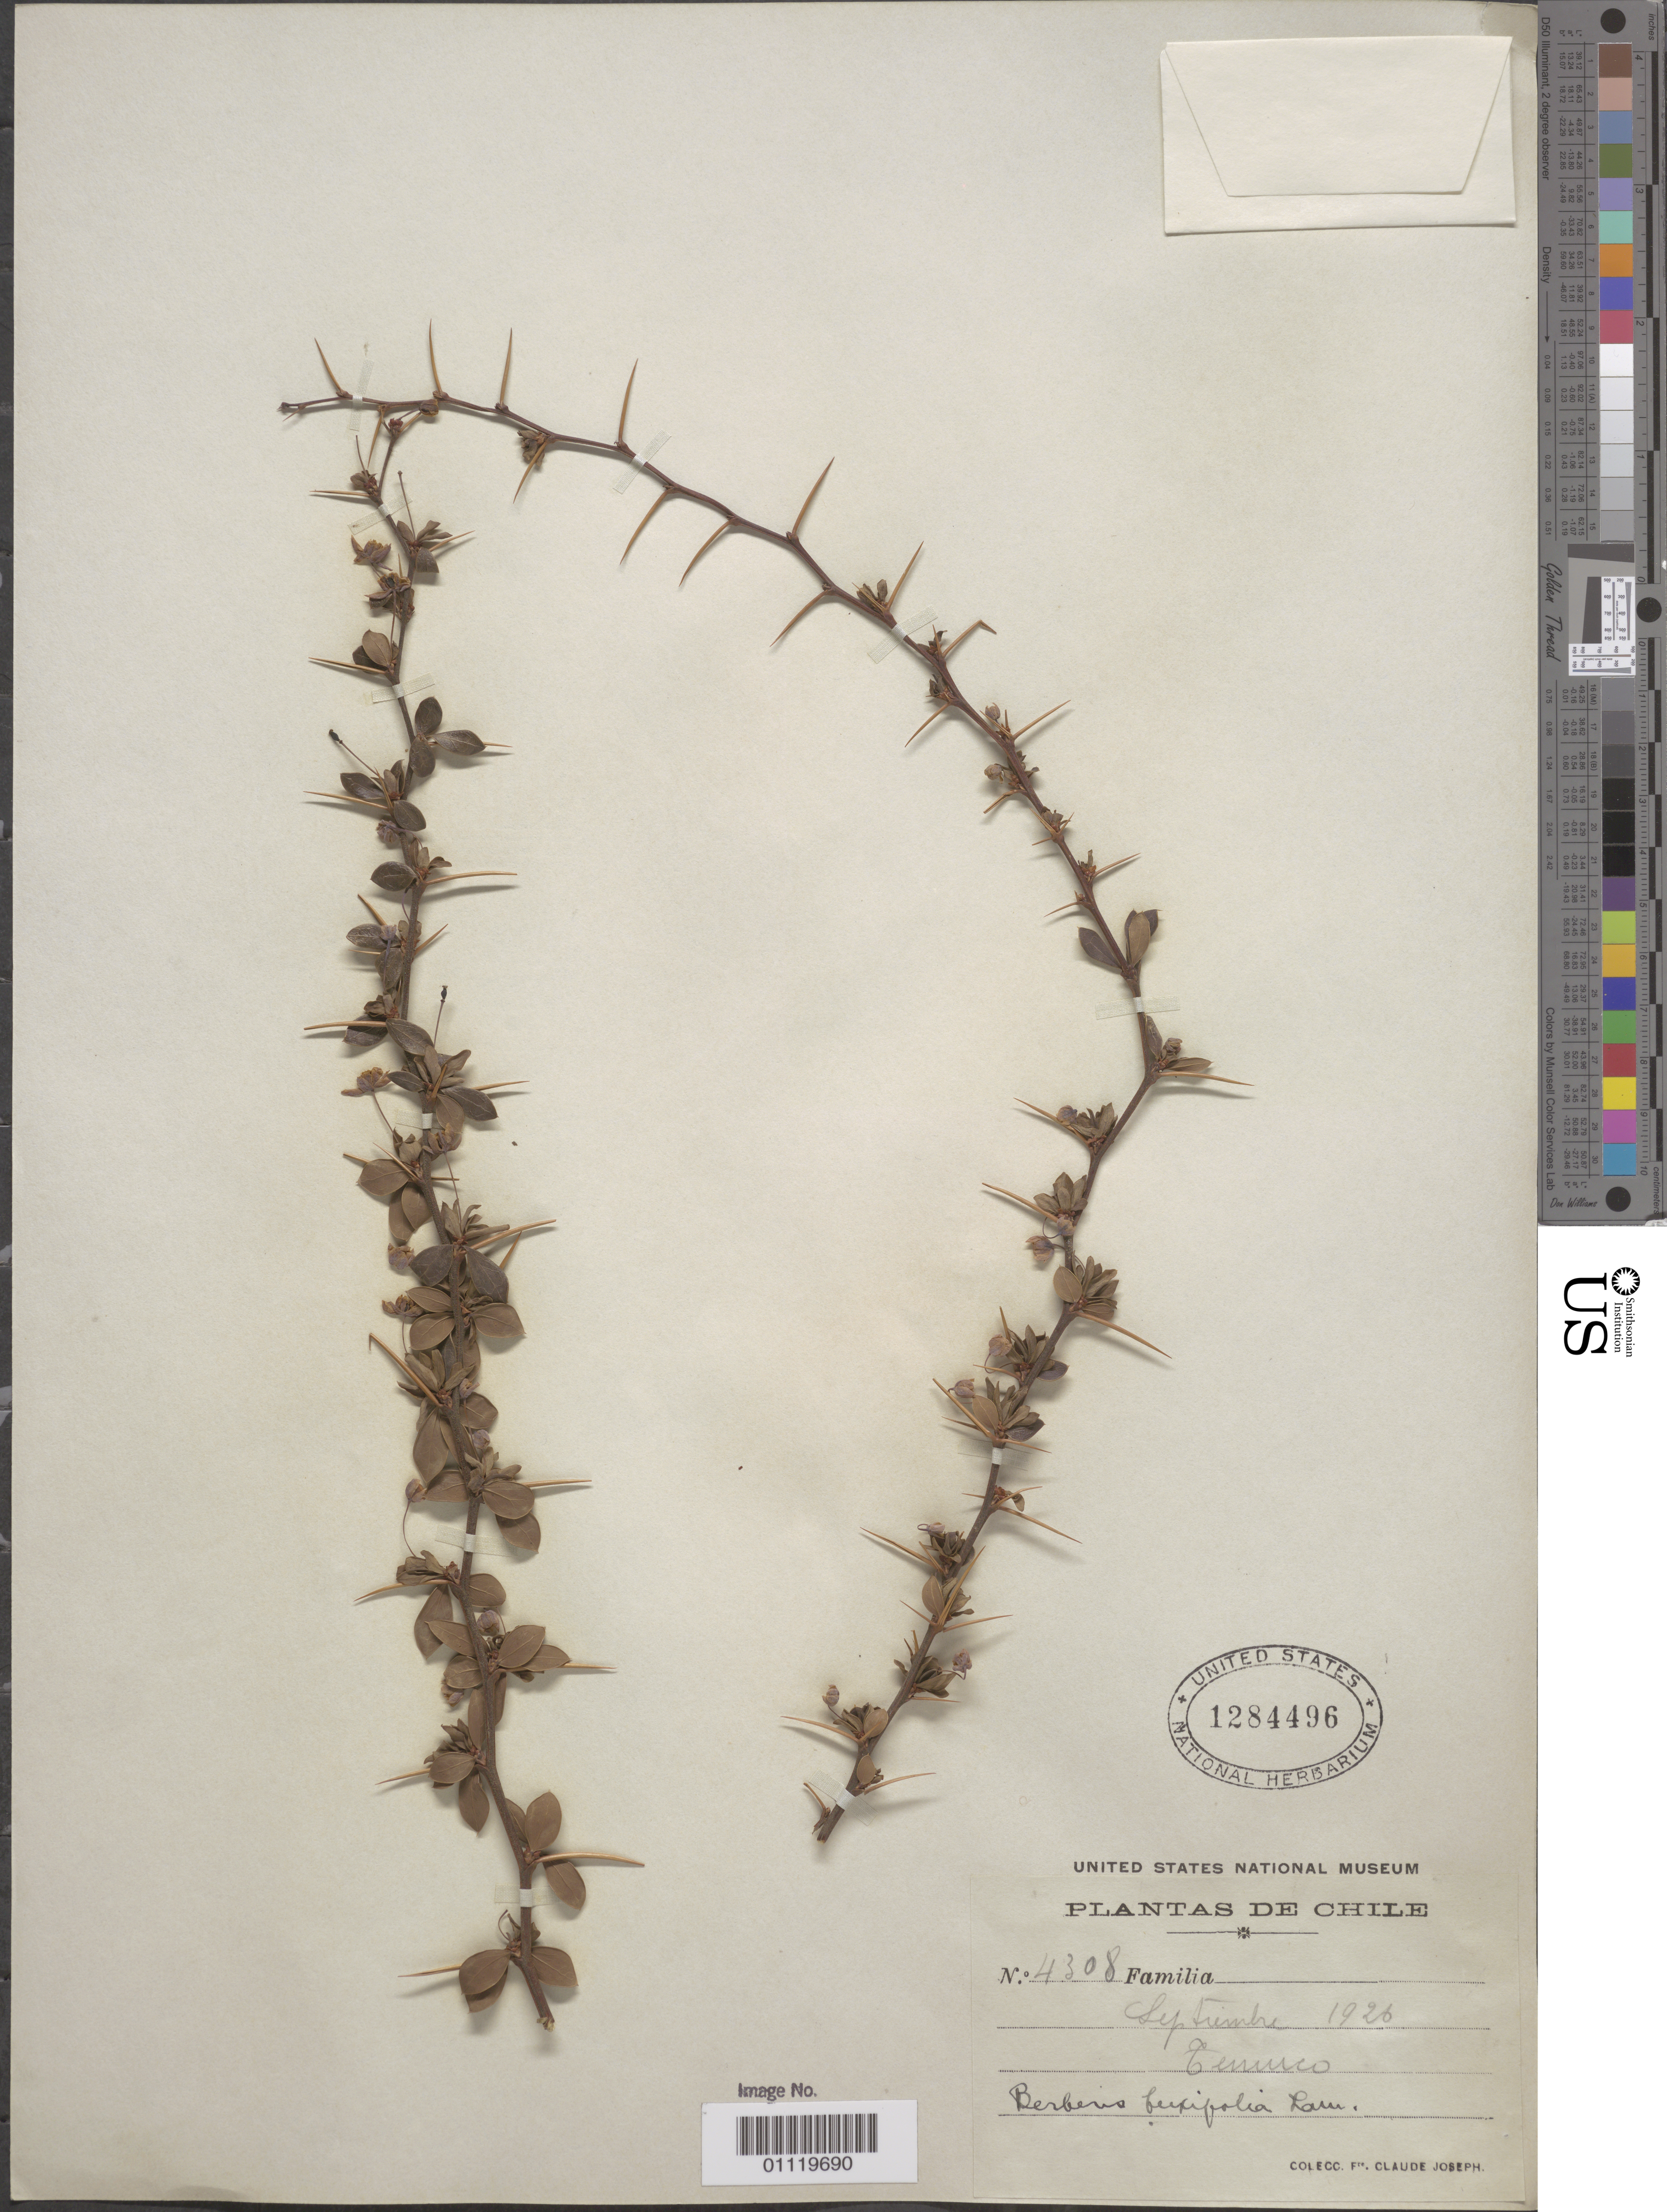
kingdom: Plantae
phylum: Tracheophyta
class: Magnoliopsida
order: Ranunculales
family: Berberidaceae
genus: Berberis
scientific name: Berberis buxifolia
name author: Lam.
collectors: C. Joseph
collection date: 1926-09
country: Chile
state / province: Araucanía (IX)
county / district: Cautin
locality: Temuco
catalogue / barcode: US 1284496